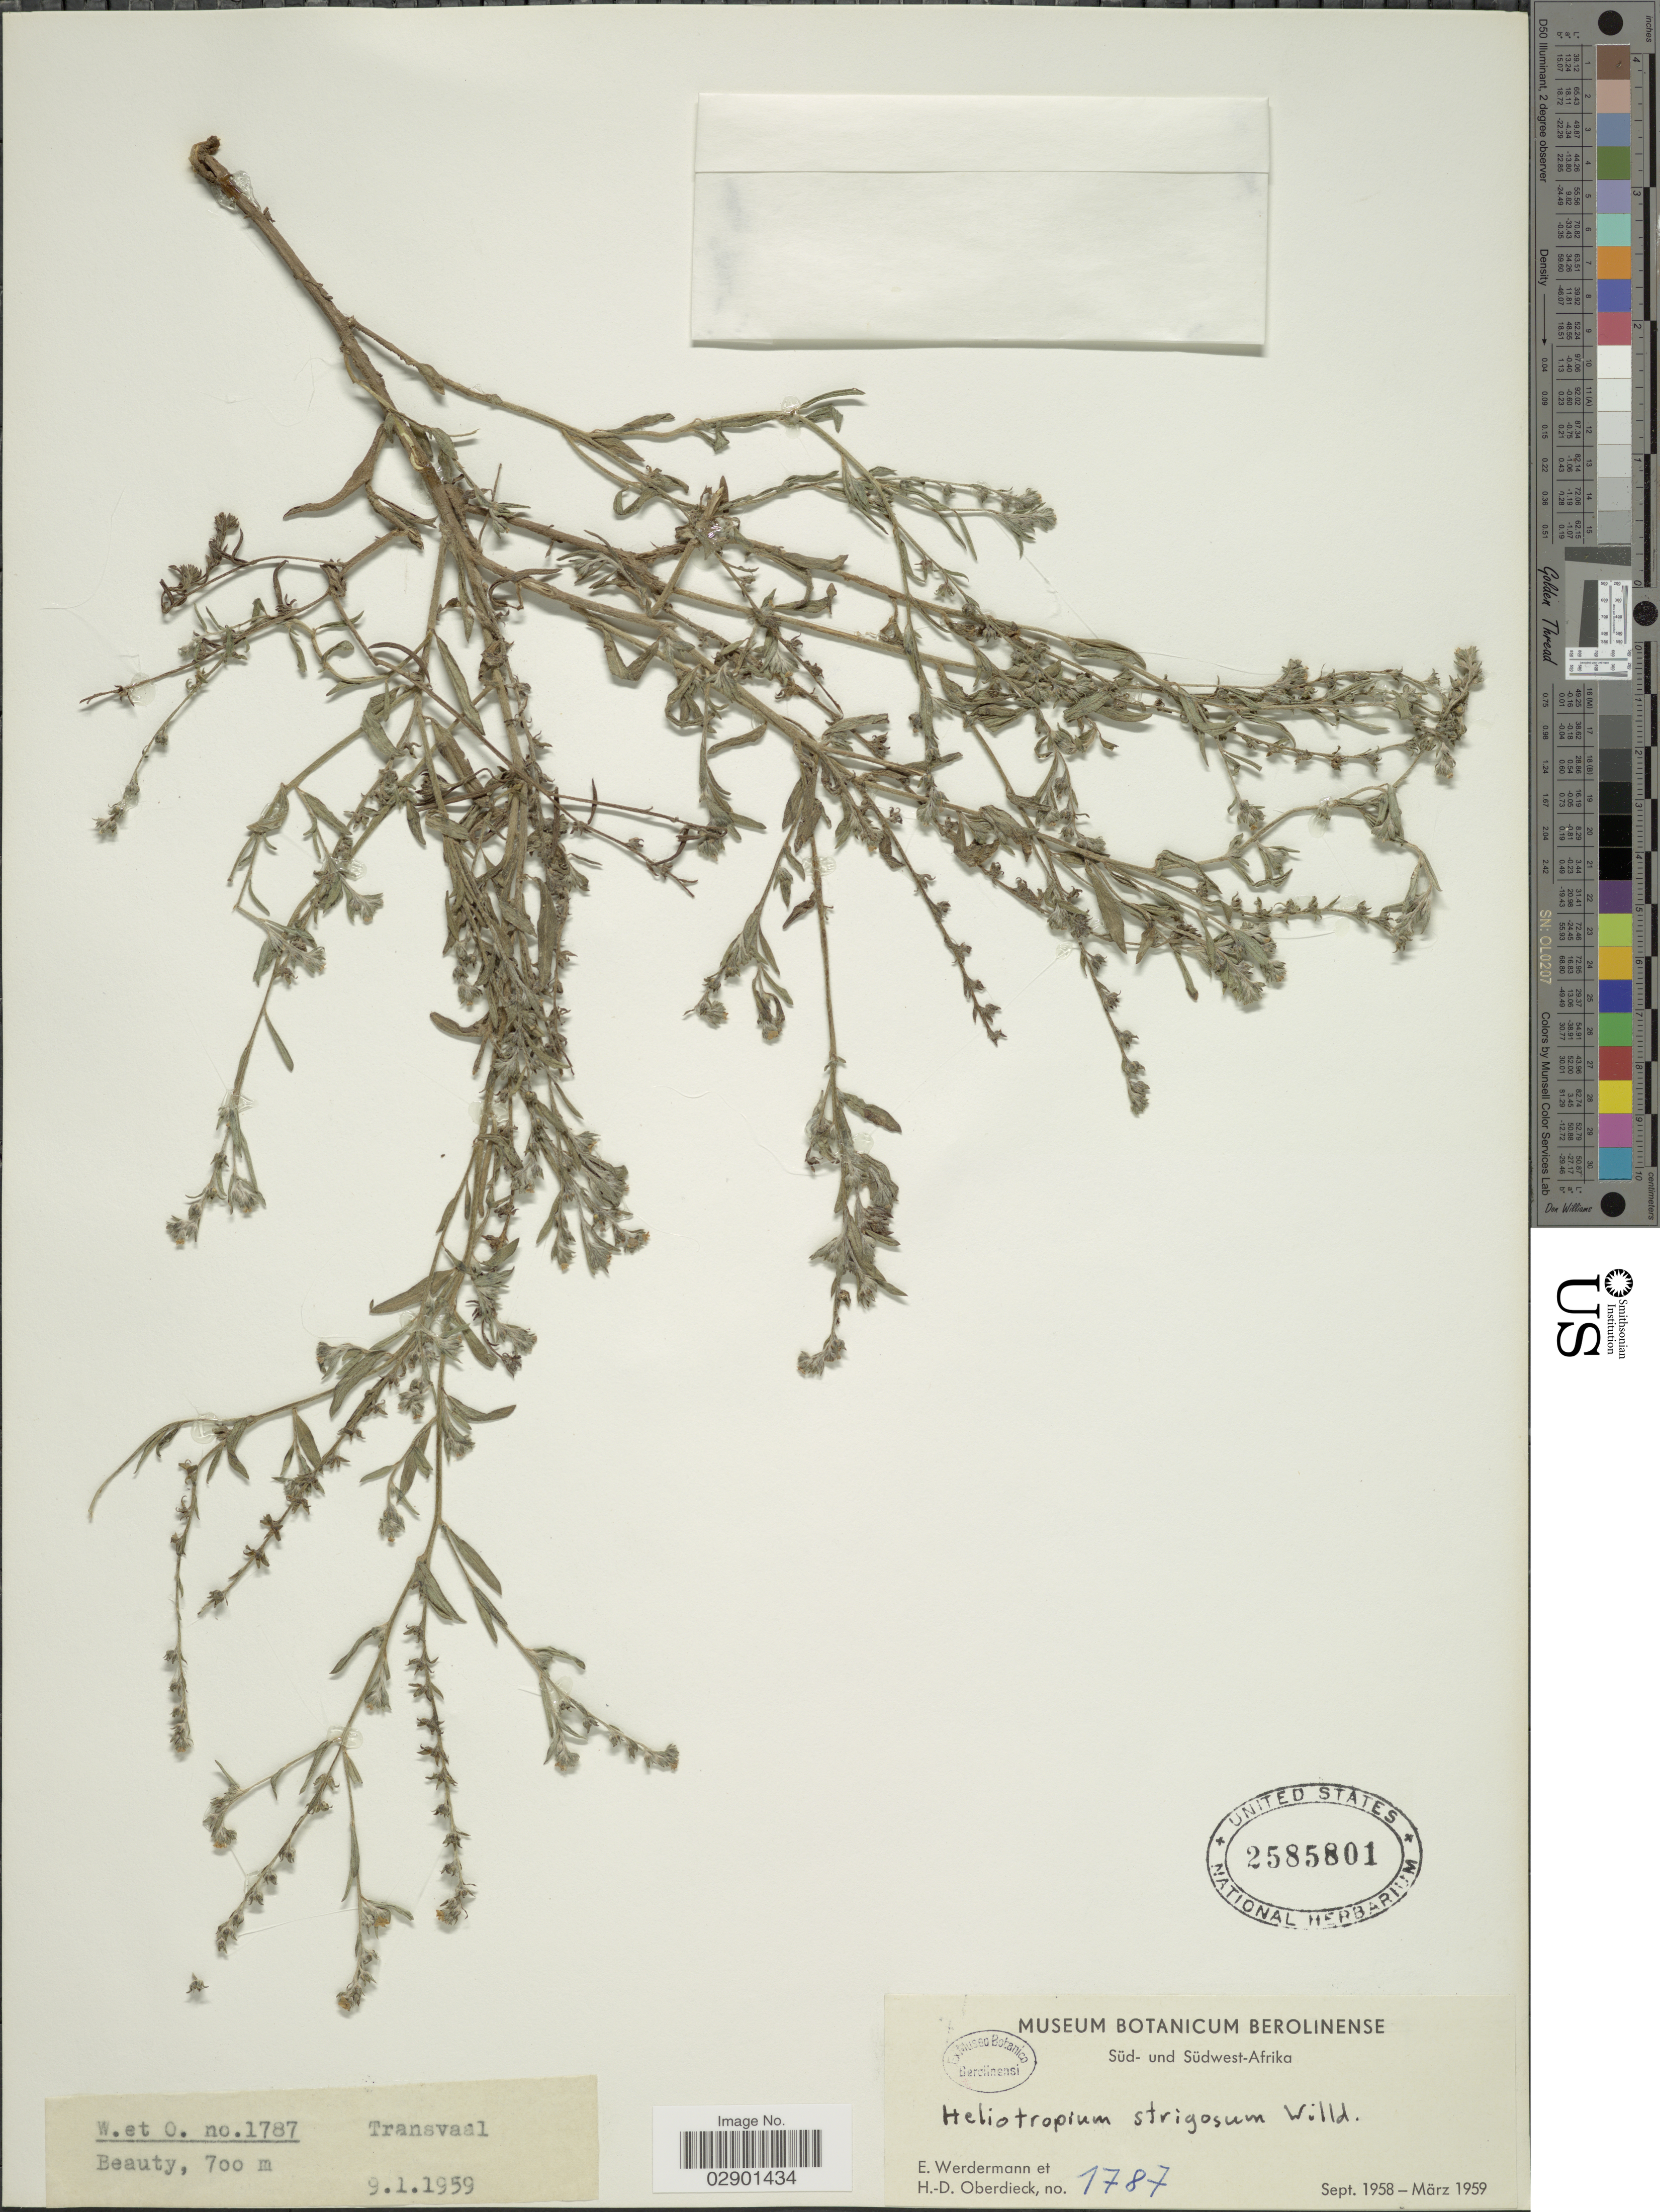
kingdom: Plantae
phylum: Tracheophyta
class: Magnoliopsida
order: Boraginales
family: Heliotropiaceae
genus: Heliotropium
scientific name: Heliotropium strigosum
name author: Willd.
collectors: E. Werdermann & H. Oberdieck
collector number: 1787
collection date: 1959-01-09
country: South Africa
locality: Transvaal, Beauty. Süd-Afrika.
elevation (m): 700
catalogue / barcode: US 2585801